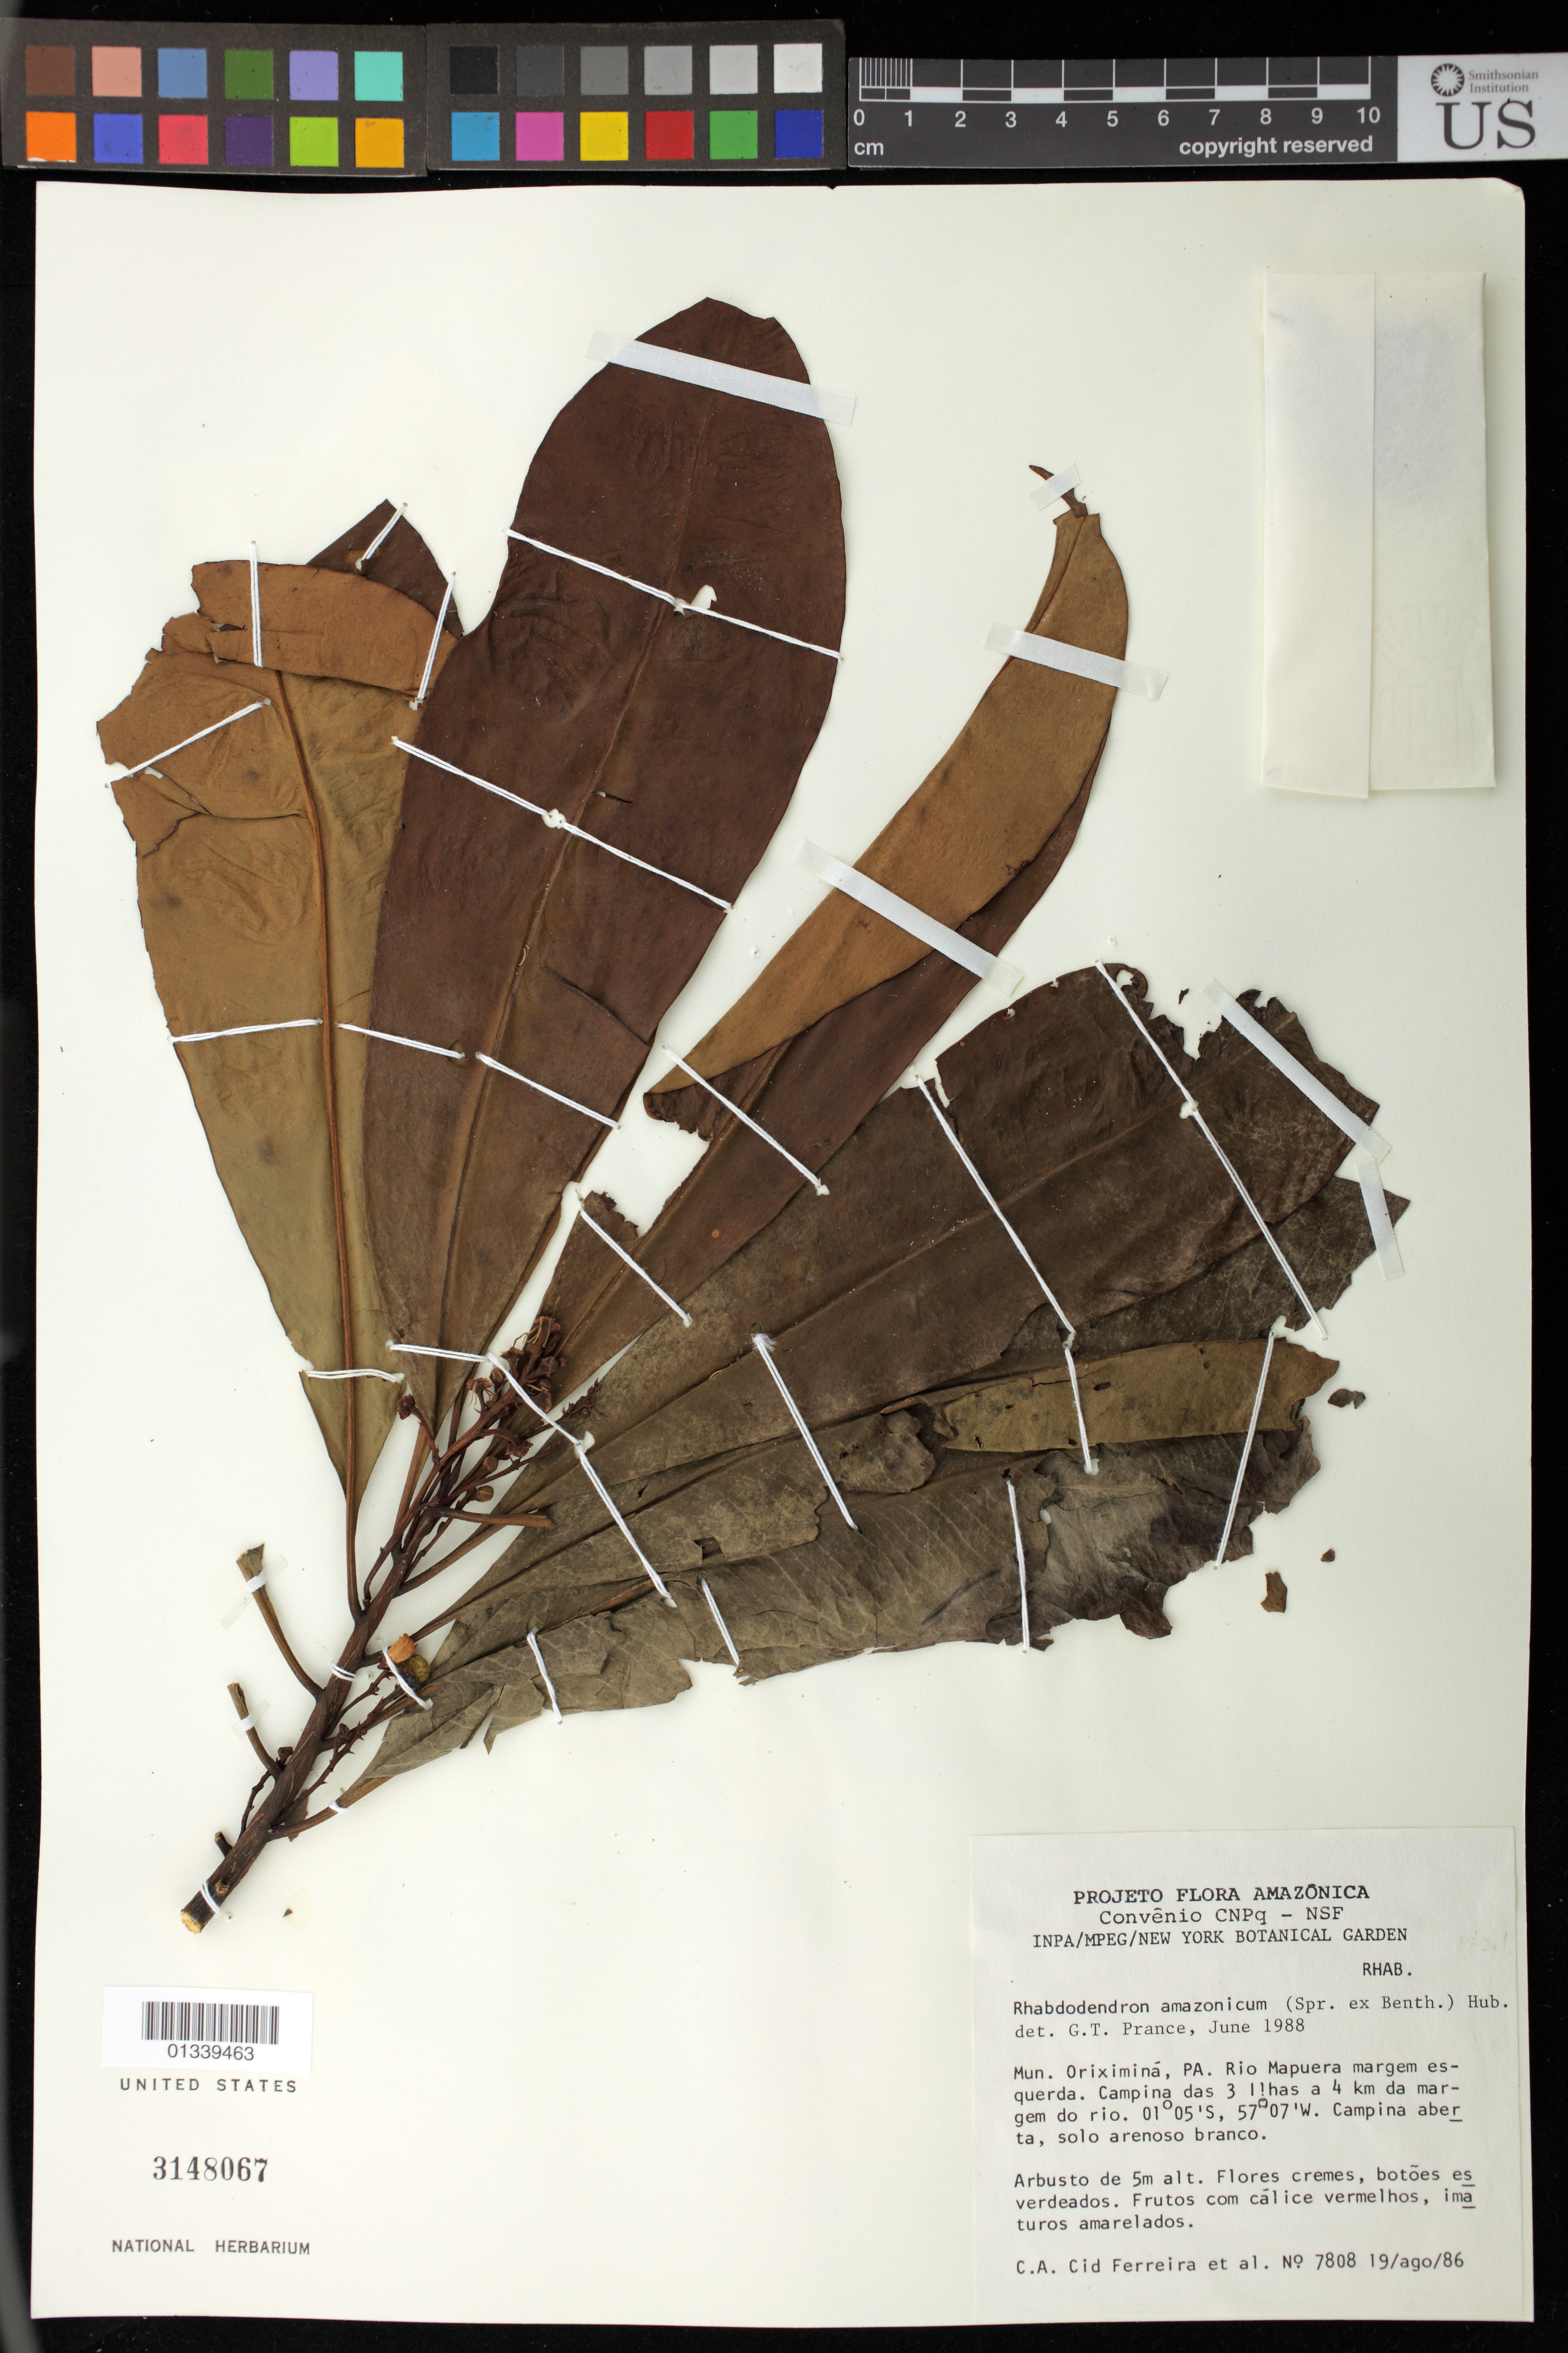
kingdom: Plantae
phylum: Tracheophyta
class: Magnoliopsida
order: Caryophyllales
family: Rhabdodendraceae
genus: Rhabdodendron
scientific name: Rhabdodendron amazonicum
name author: (Spruce ex Benth.) Huber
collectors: C. A. Cid Ferreira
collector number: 7808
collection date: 1986-08-19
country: Brazil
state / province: Pará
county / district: Oriximiná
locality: Rio Mapuera, margem esquerda. Campina das 3 Ilhas a 4km da margem do Rio.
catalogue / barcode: US 3148067